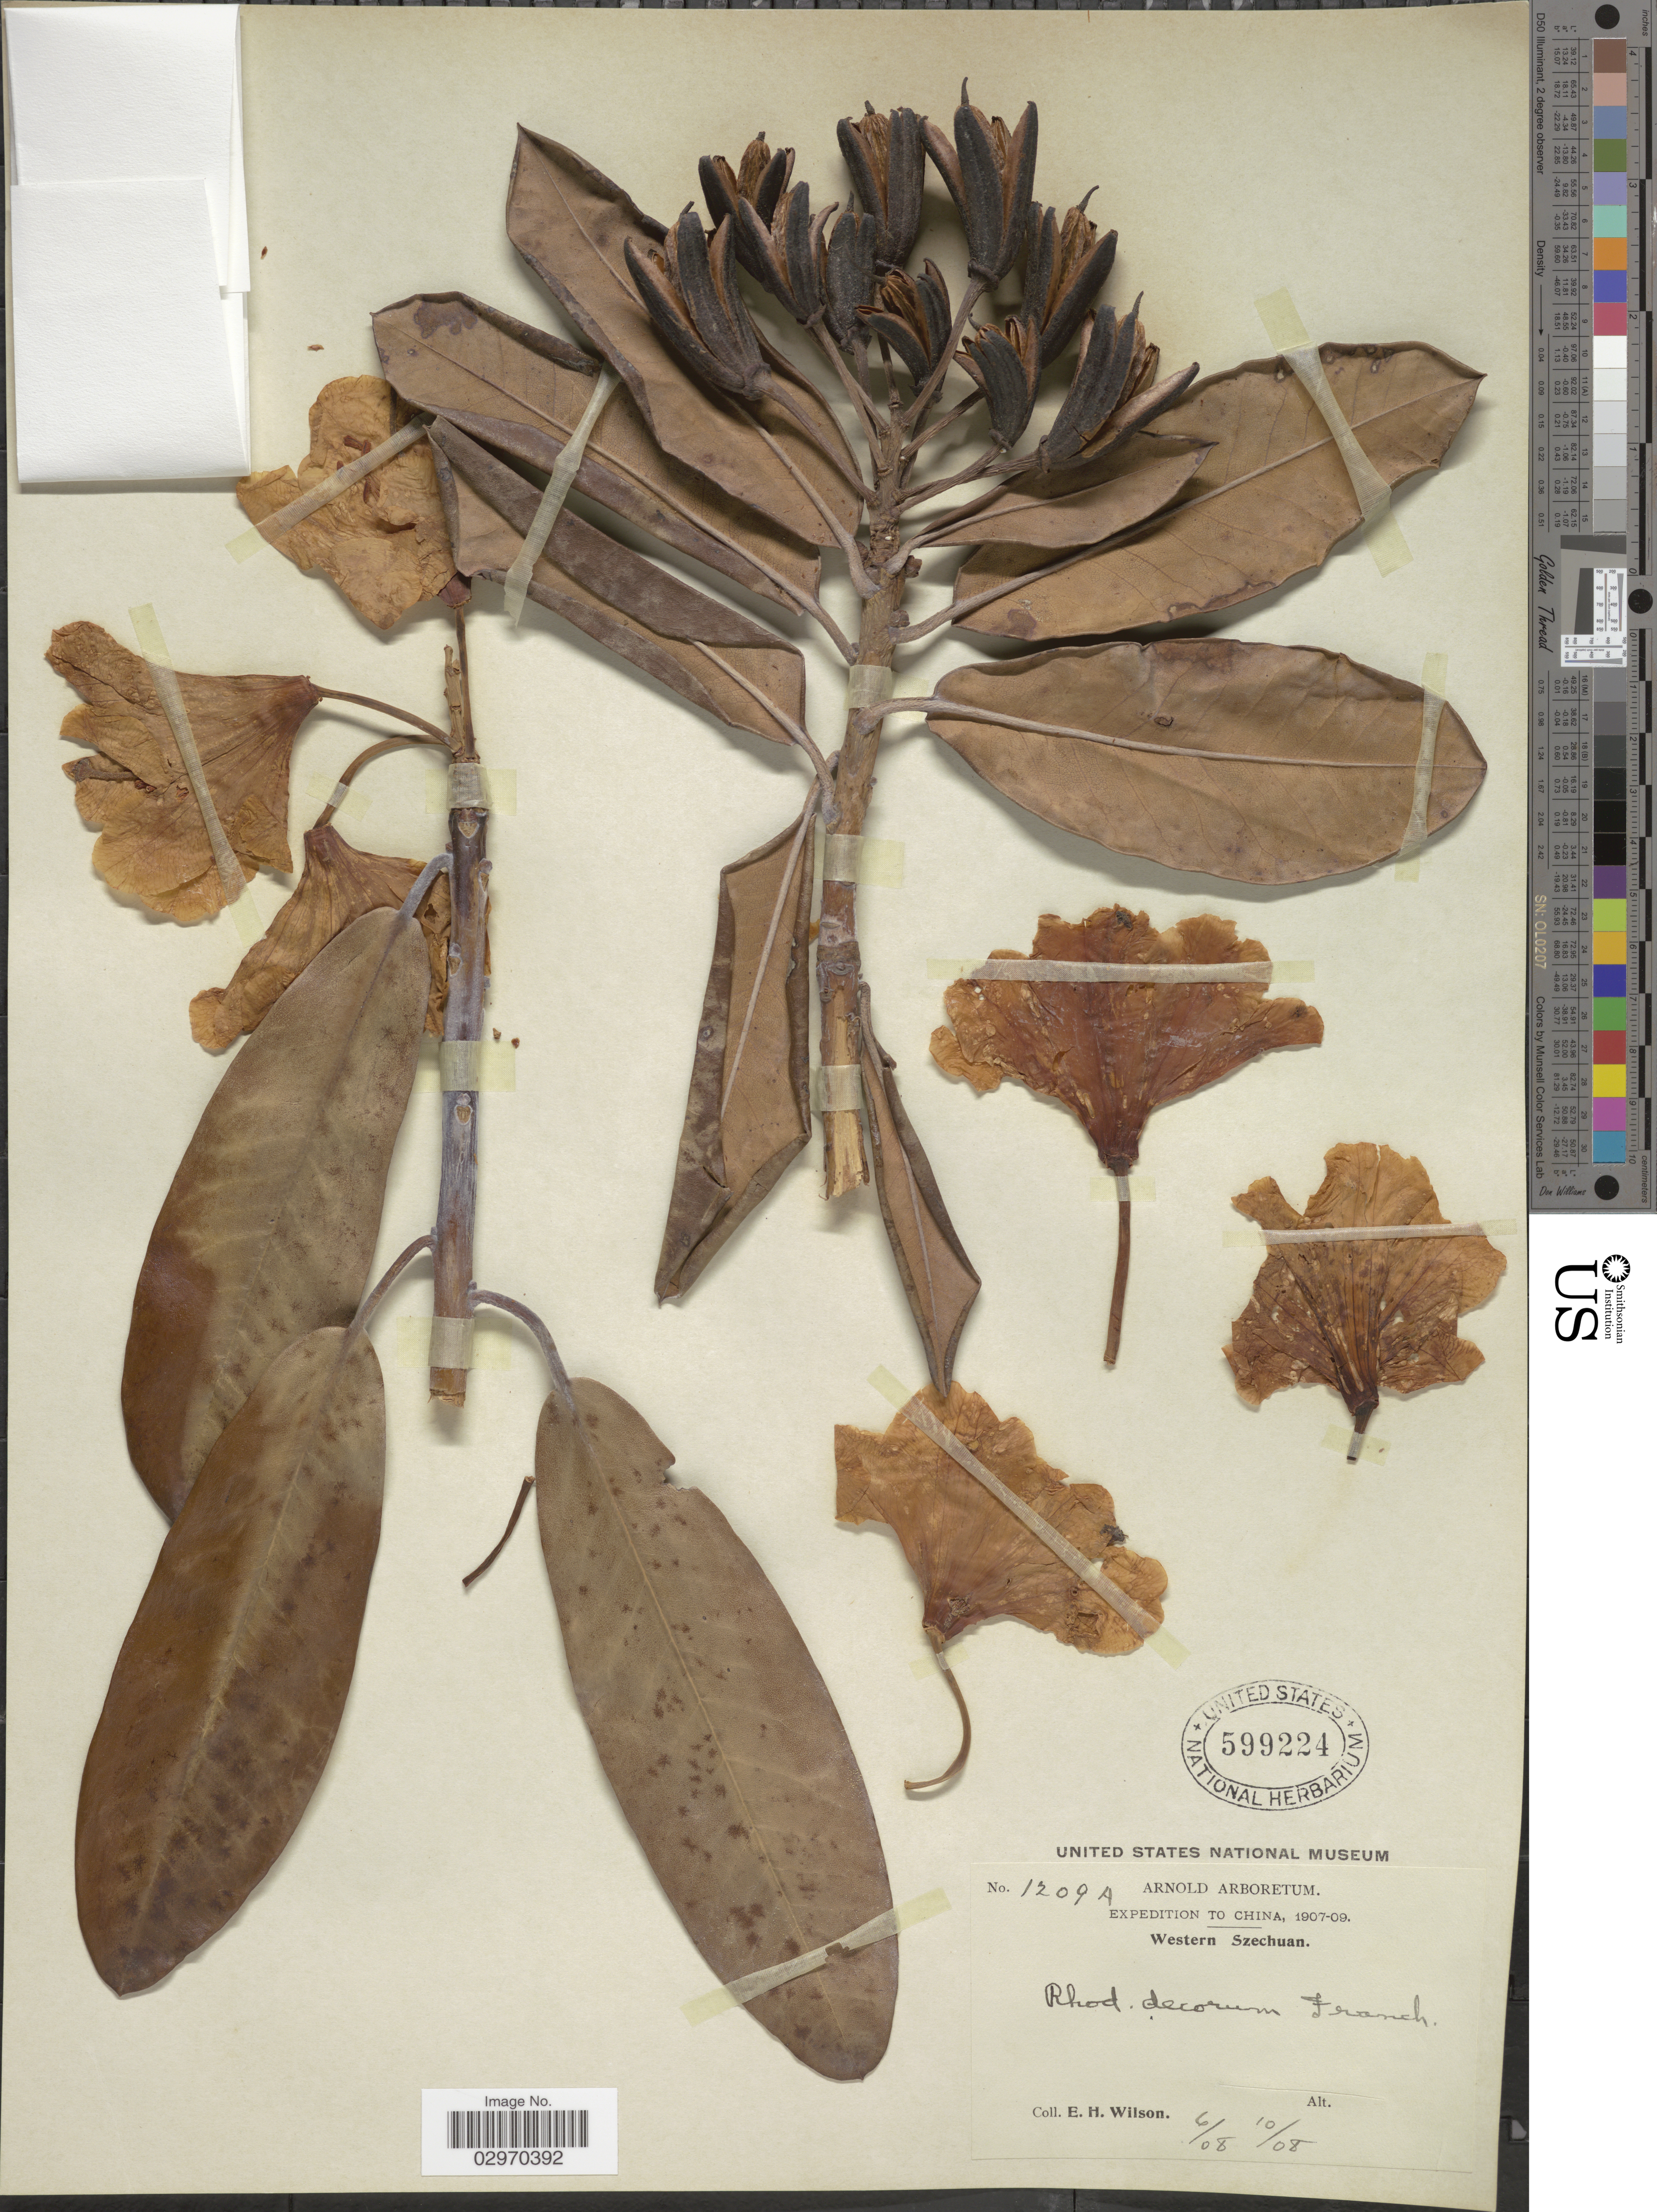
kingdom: Plantae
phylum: Tracheophyta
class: Magnoliopsida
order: Ericales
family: Ericaceae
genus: Rhododendron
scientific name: Rhododendron decorum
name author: Franch.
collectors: E. Wilson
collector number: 1209A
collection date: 1908-06/1908-10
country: China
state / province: Sichuan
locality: Western Szechuan.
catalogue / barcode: US 599224